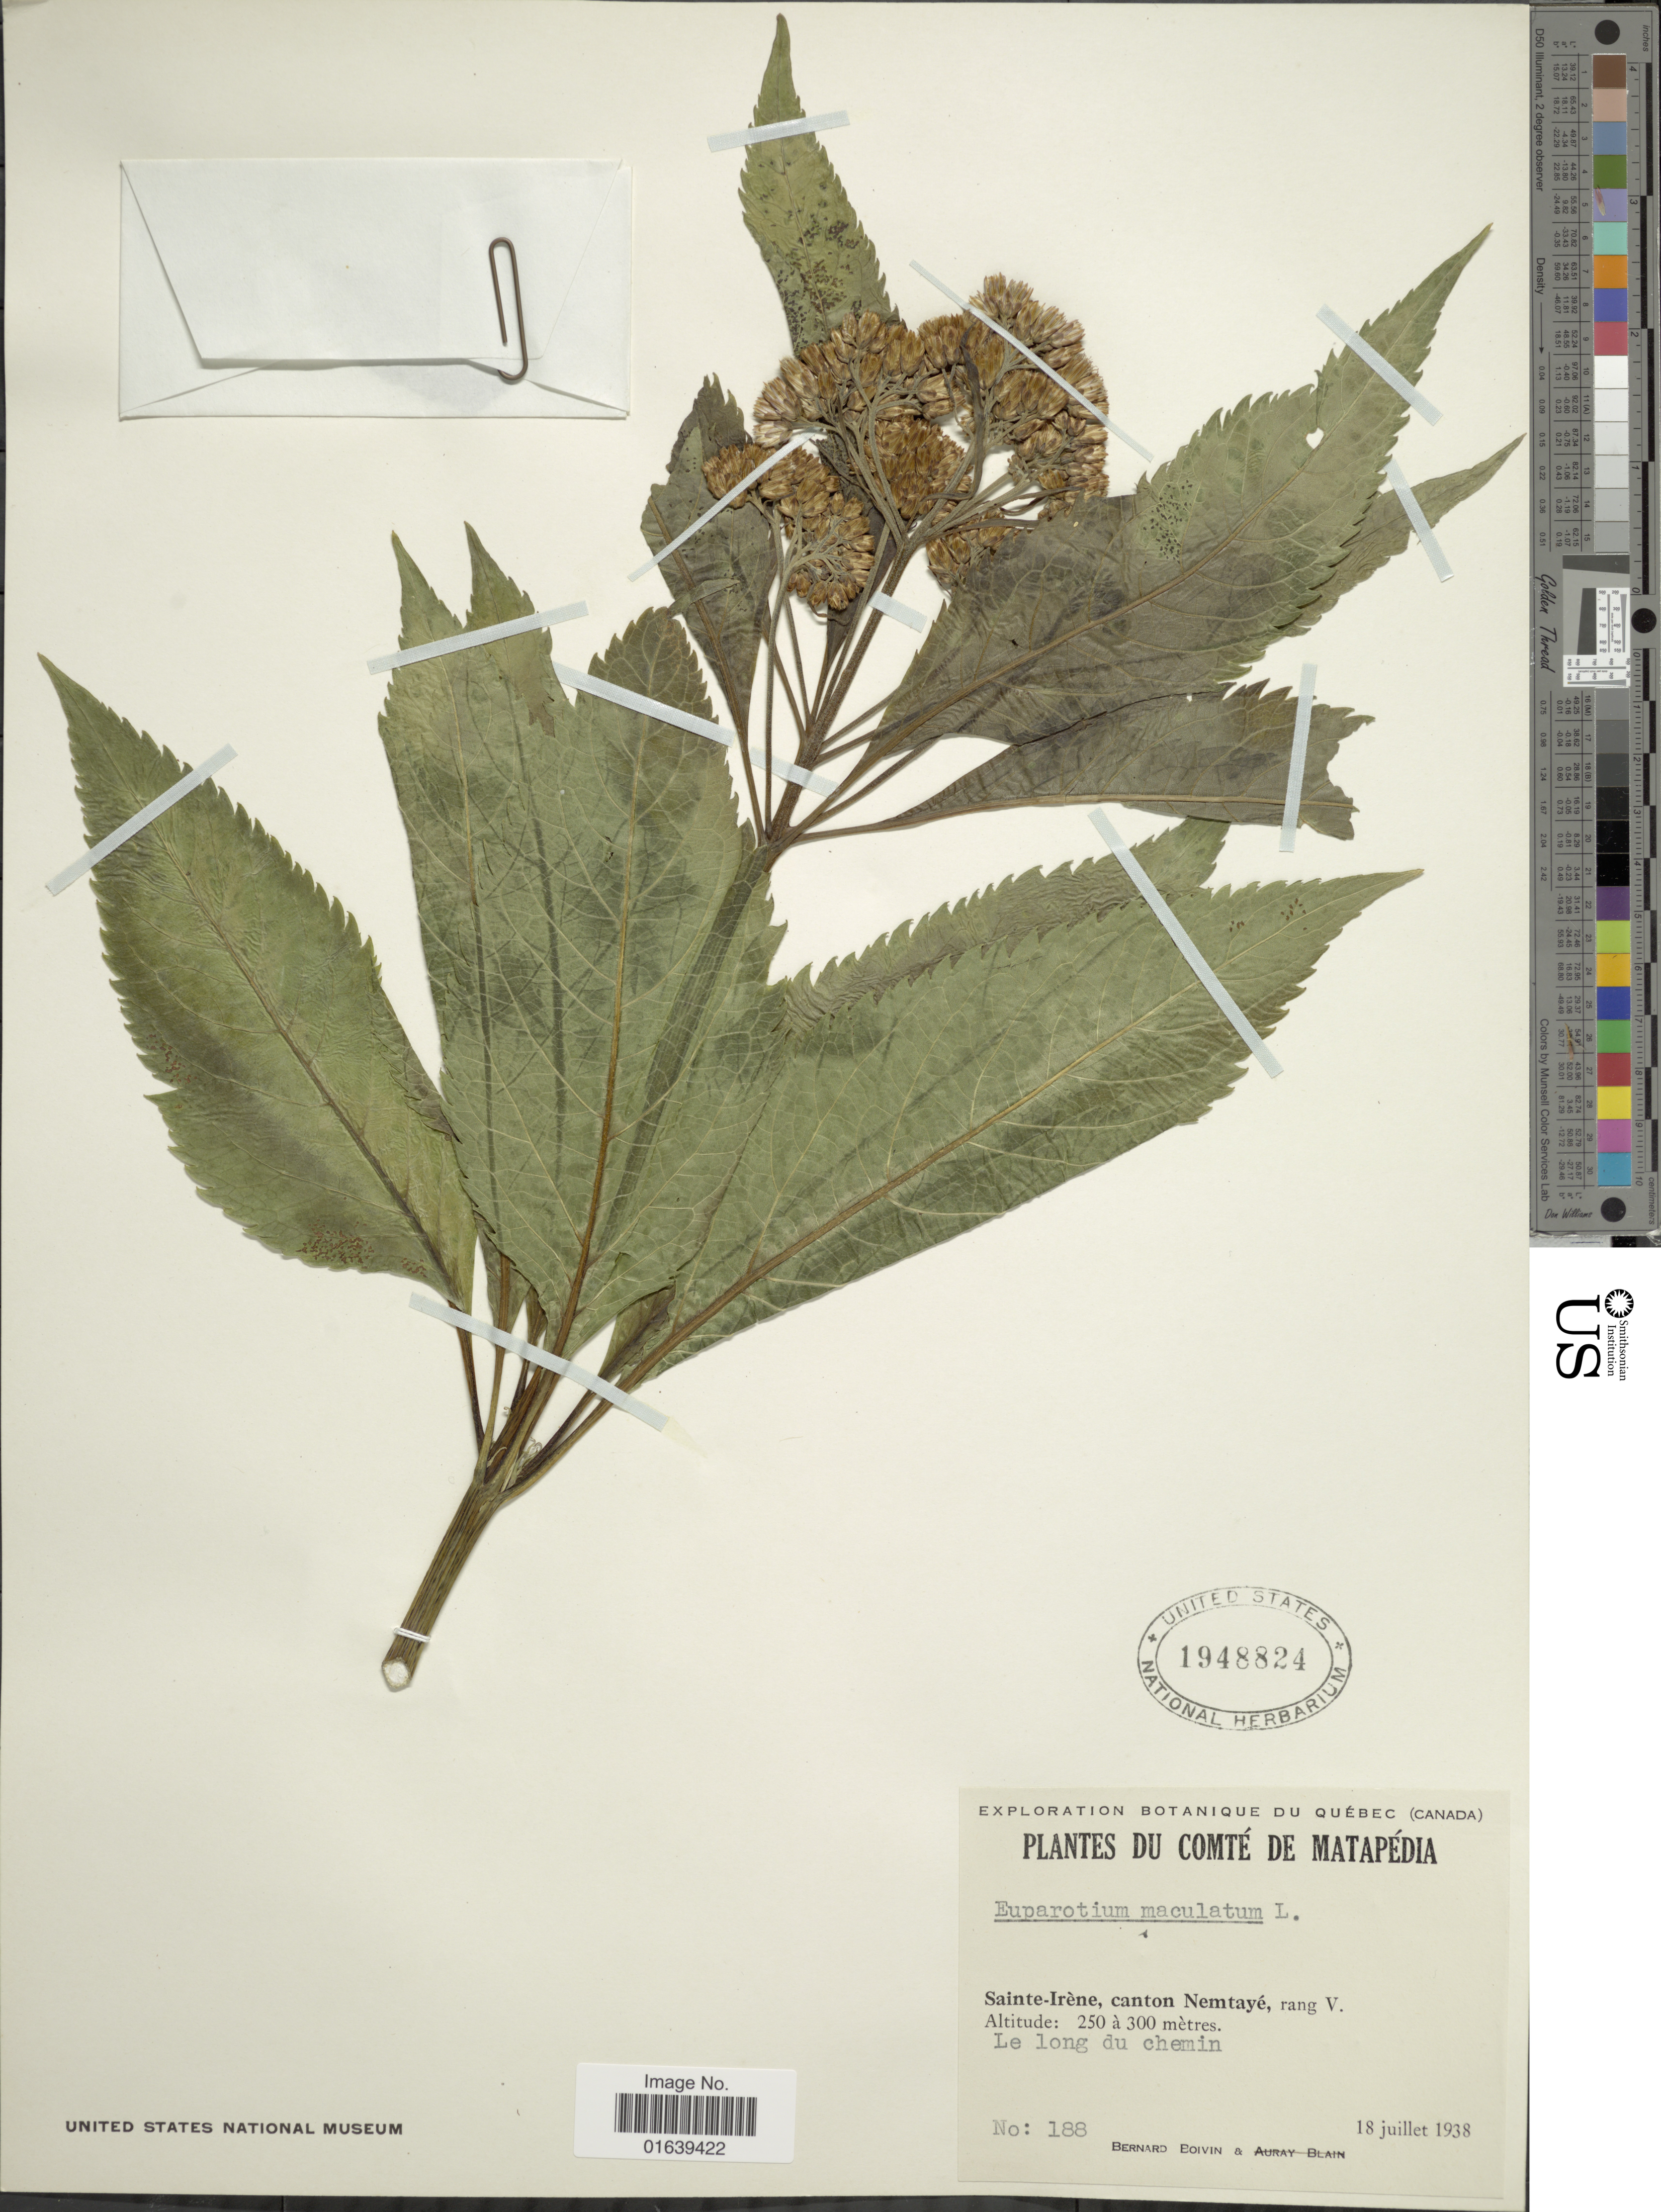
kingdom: Plantae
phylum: Tracheophyta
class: Magnoliopsida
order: Asterales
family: Asteraceae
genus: Eupatorium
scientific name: Eupatorium maculatum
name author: L.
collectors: J. R. B. Boivin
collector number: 188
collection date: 1938-07-18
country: Canada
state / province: Quebec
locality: Quebec (Canada). Sainte-Irene, canton Mentaye, rang V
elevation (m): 250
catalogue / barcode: US 1948824